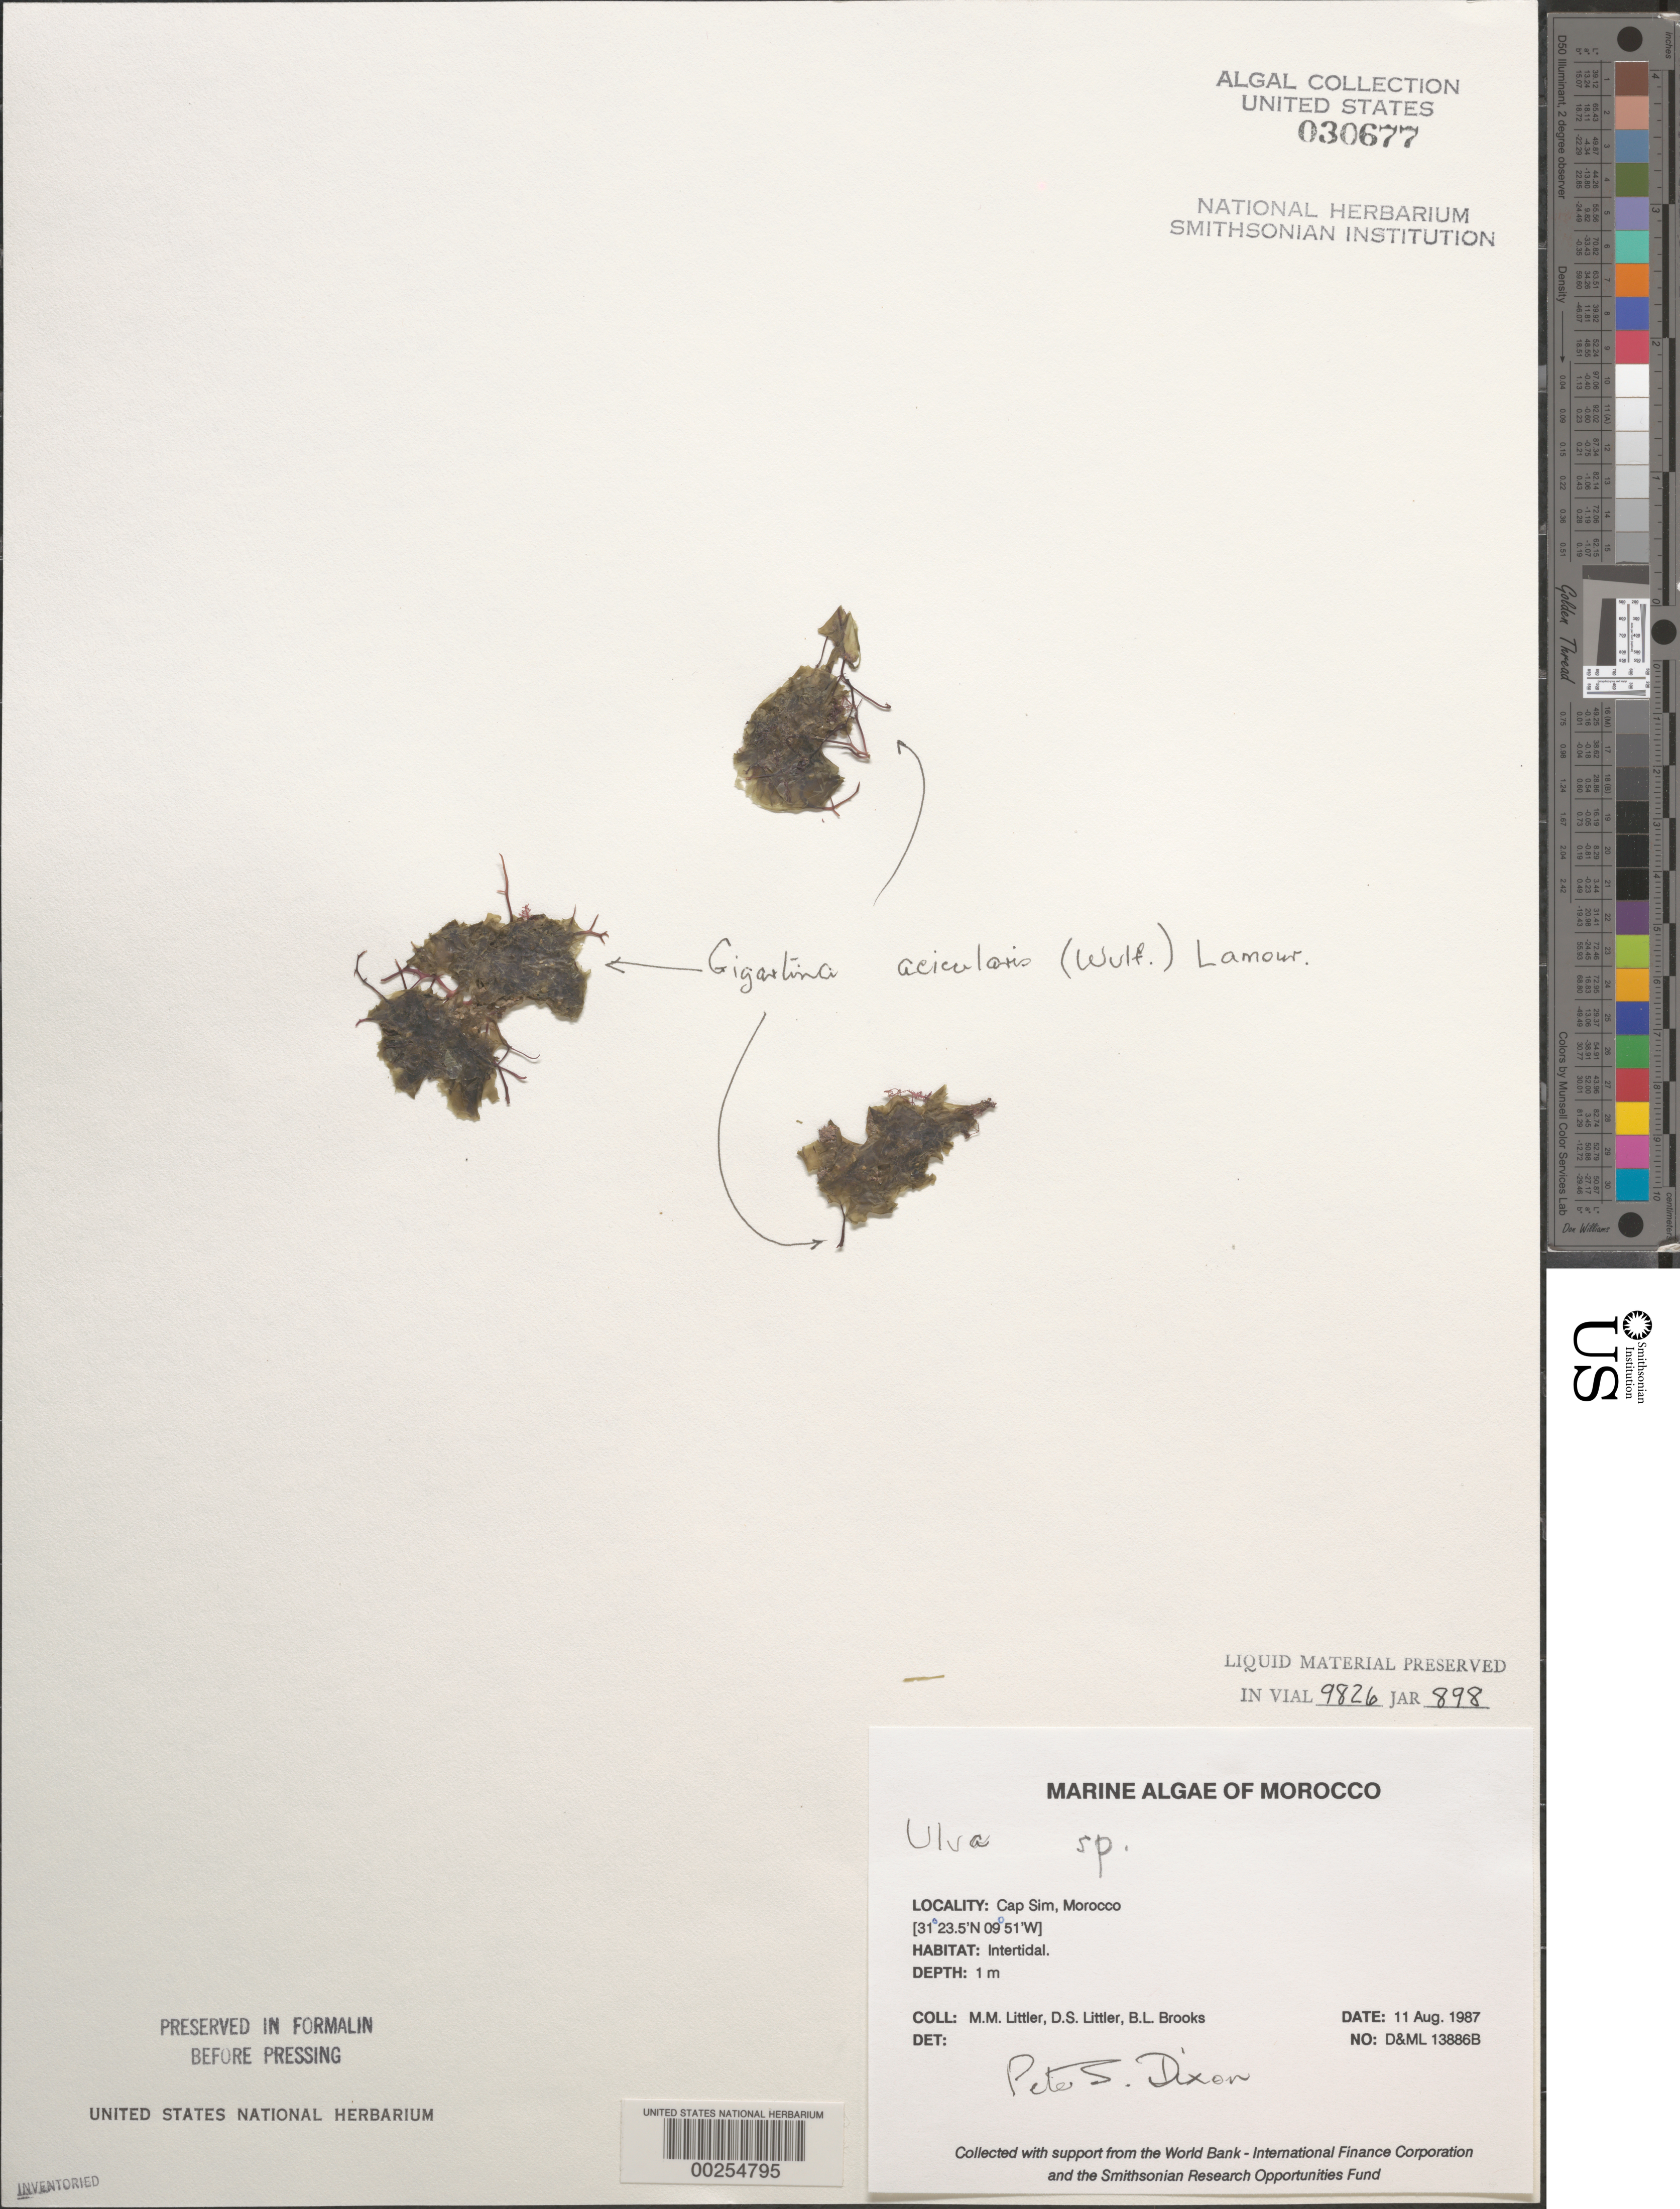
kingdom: Plantae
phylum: Chlorophyta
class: Ulvophyceae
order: Ulvales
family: Ulvaceae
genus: Ulva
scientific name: Ulva sp.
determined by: Dixon, P. S.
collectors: M. M. Littler, D. S. Littler & B. Brooks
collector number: D&ML 13886b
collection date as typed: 11 Aug 1987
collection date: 1987-08-11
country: Morocco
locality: Cap Sim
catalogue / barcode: US 30677